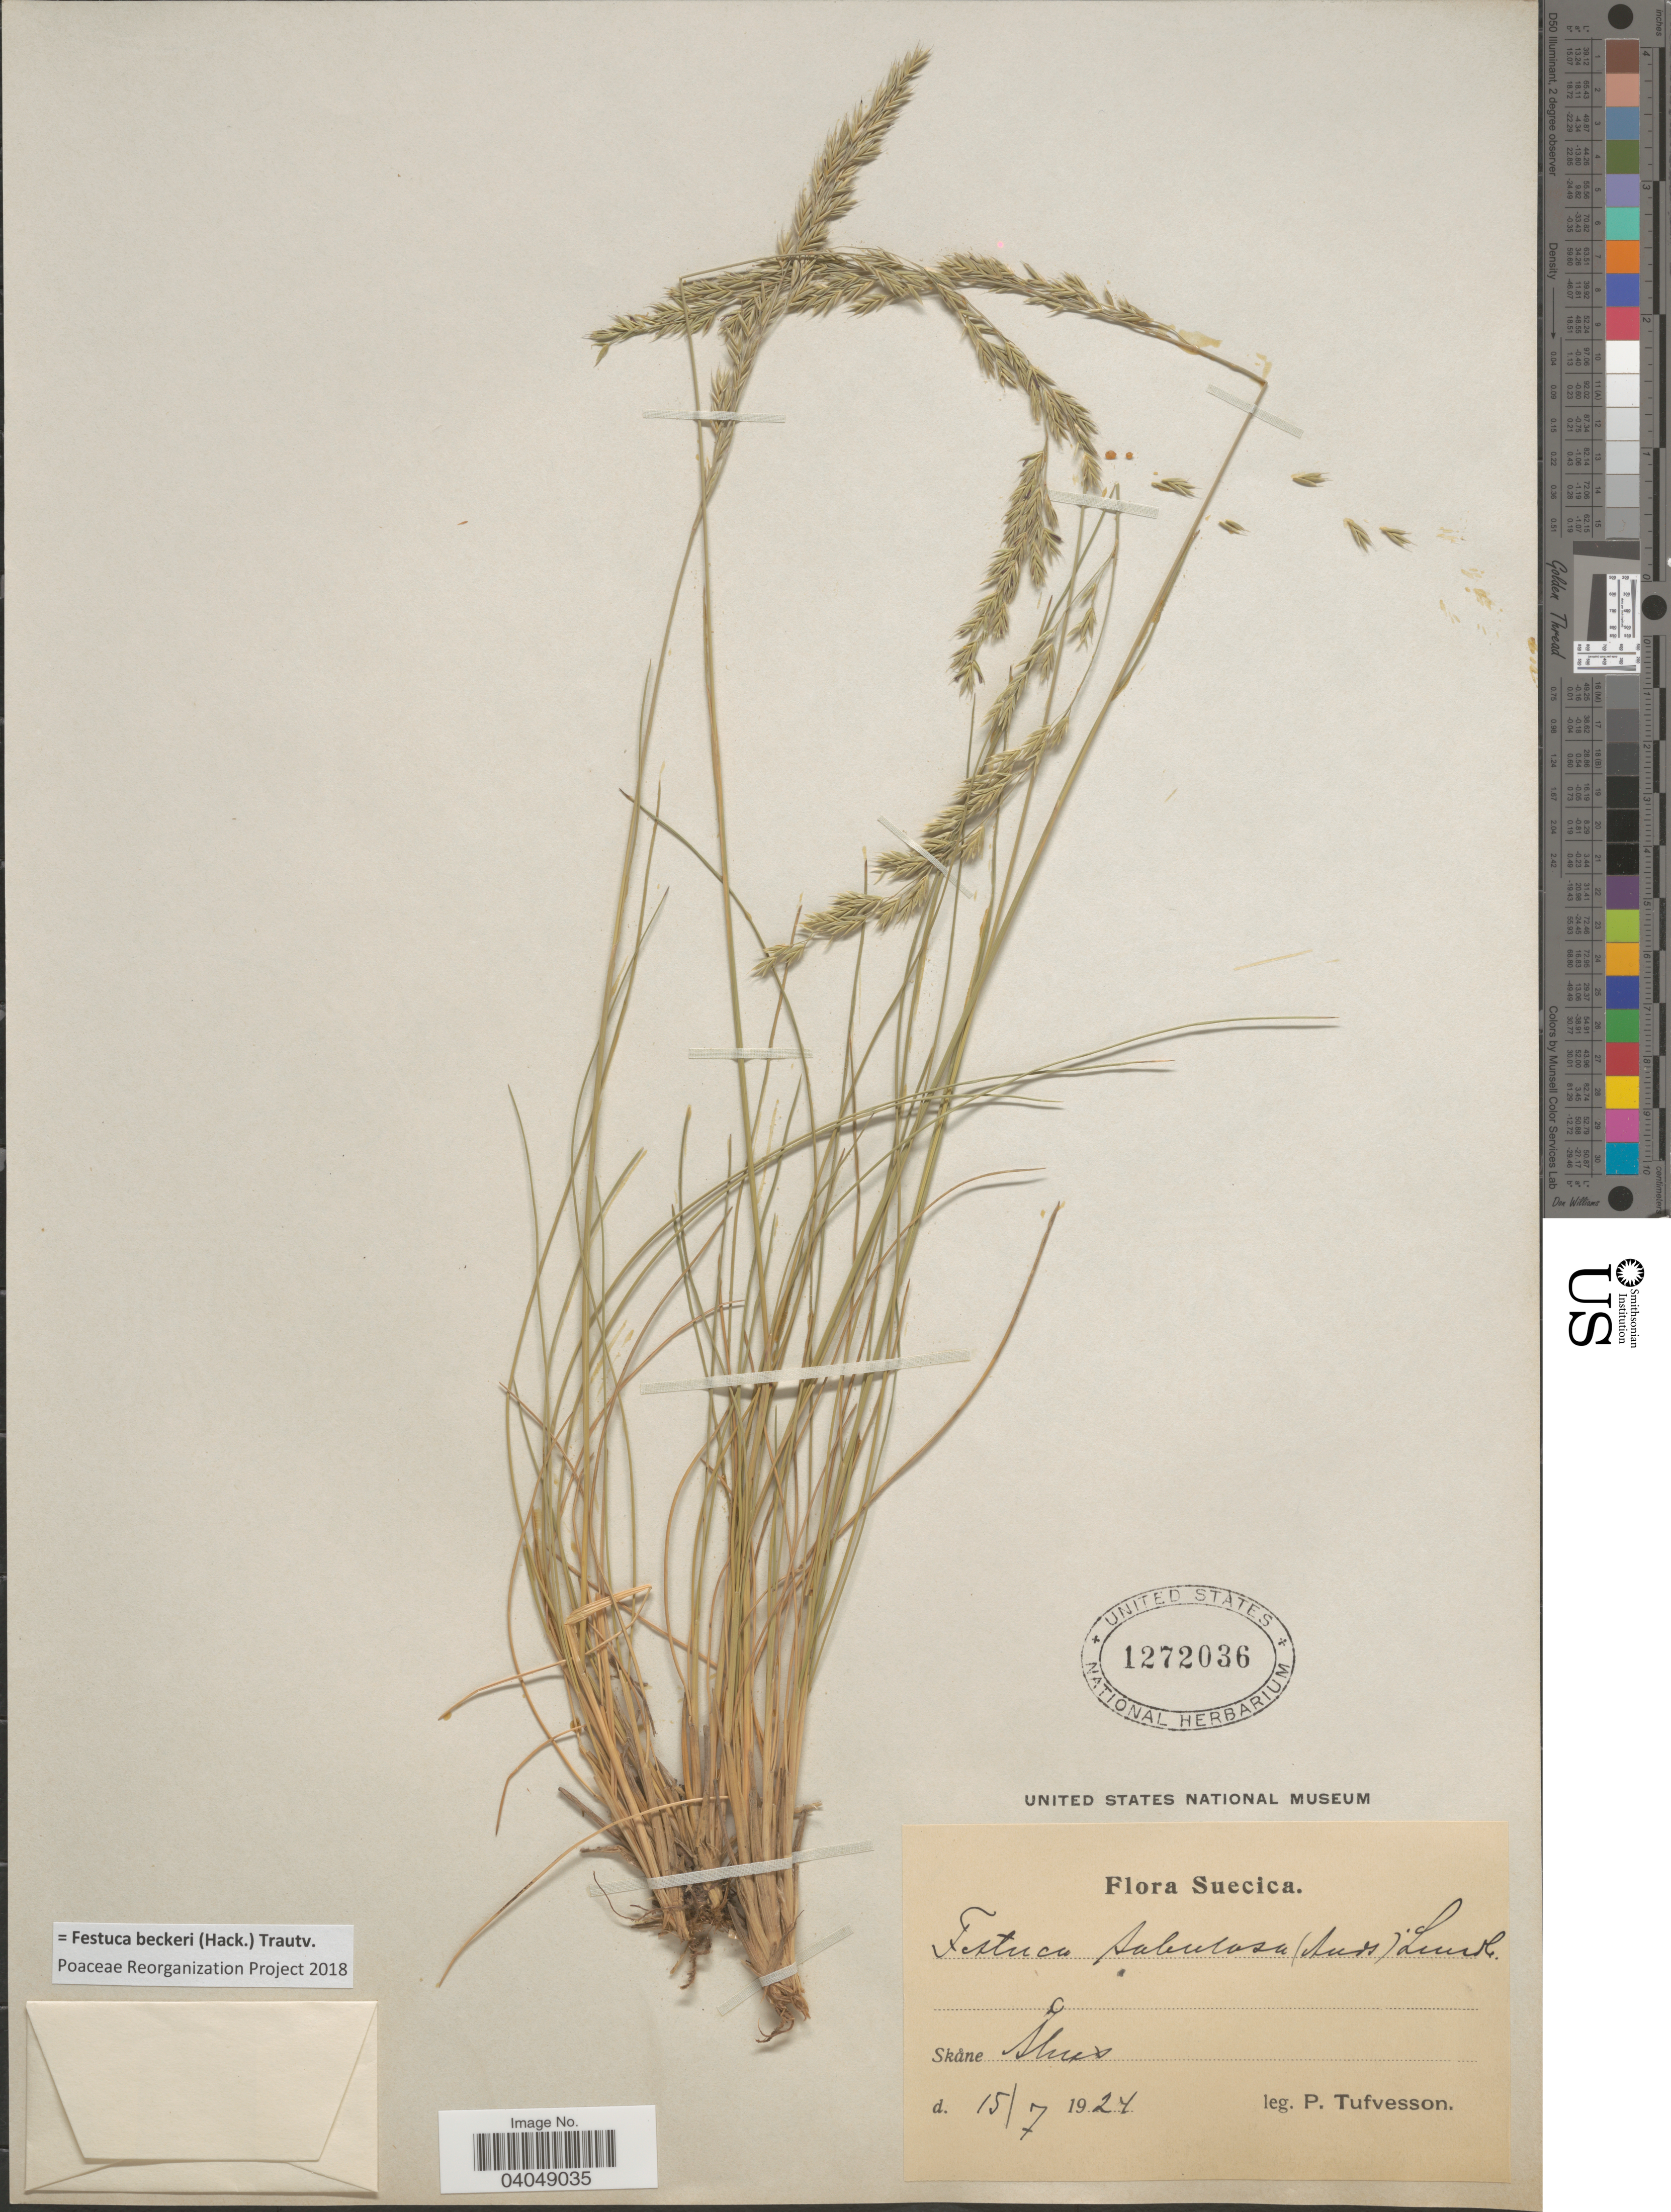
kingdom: Plantae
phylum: Tracheophyta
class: Liliopsida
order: Poales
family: Poaceae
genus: Festuca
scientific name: Festuca beckeri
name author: (Hack.) Trautv.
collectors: P. Tufvesson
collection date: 1924-07-15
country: Sweden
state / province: Skåne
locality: Suecica. Åhus.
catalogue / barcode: US 1272036